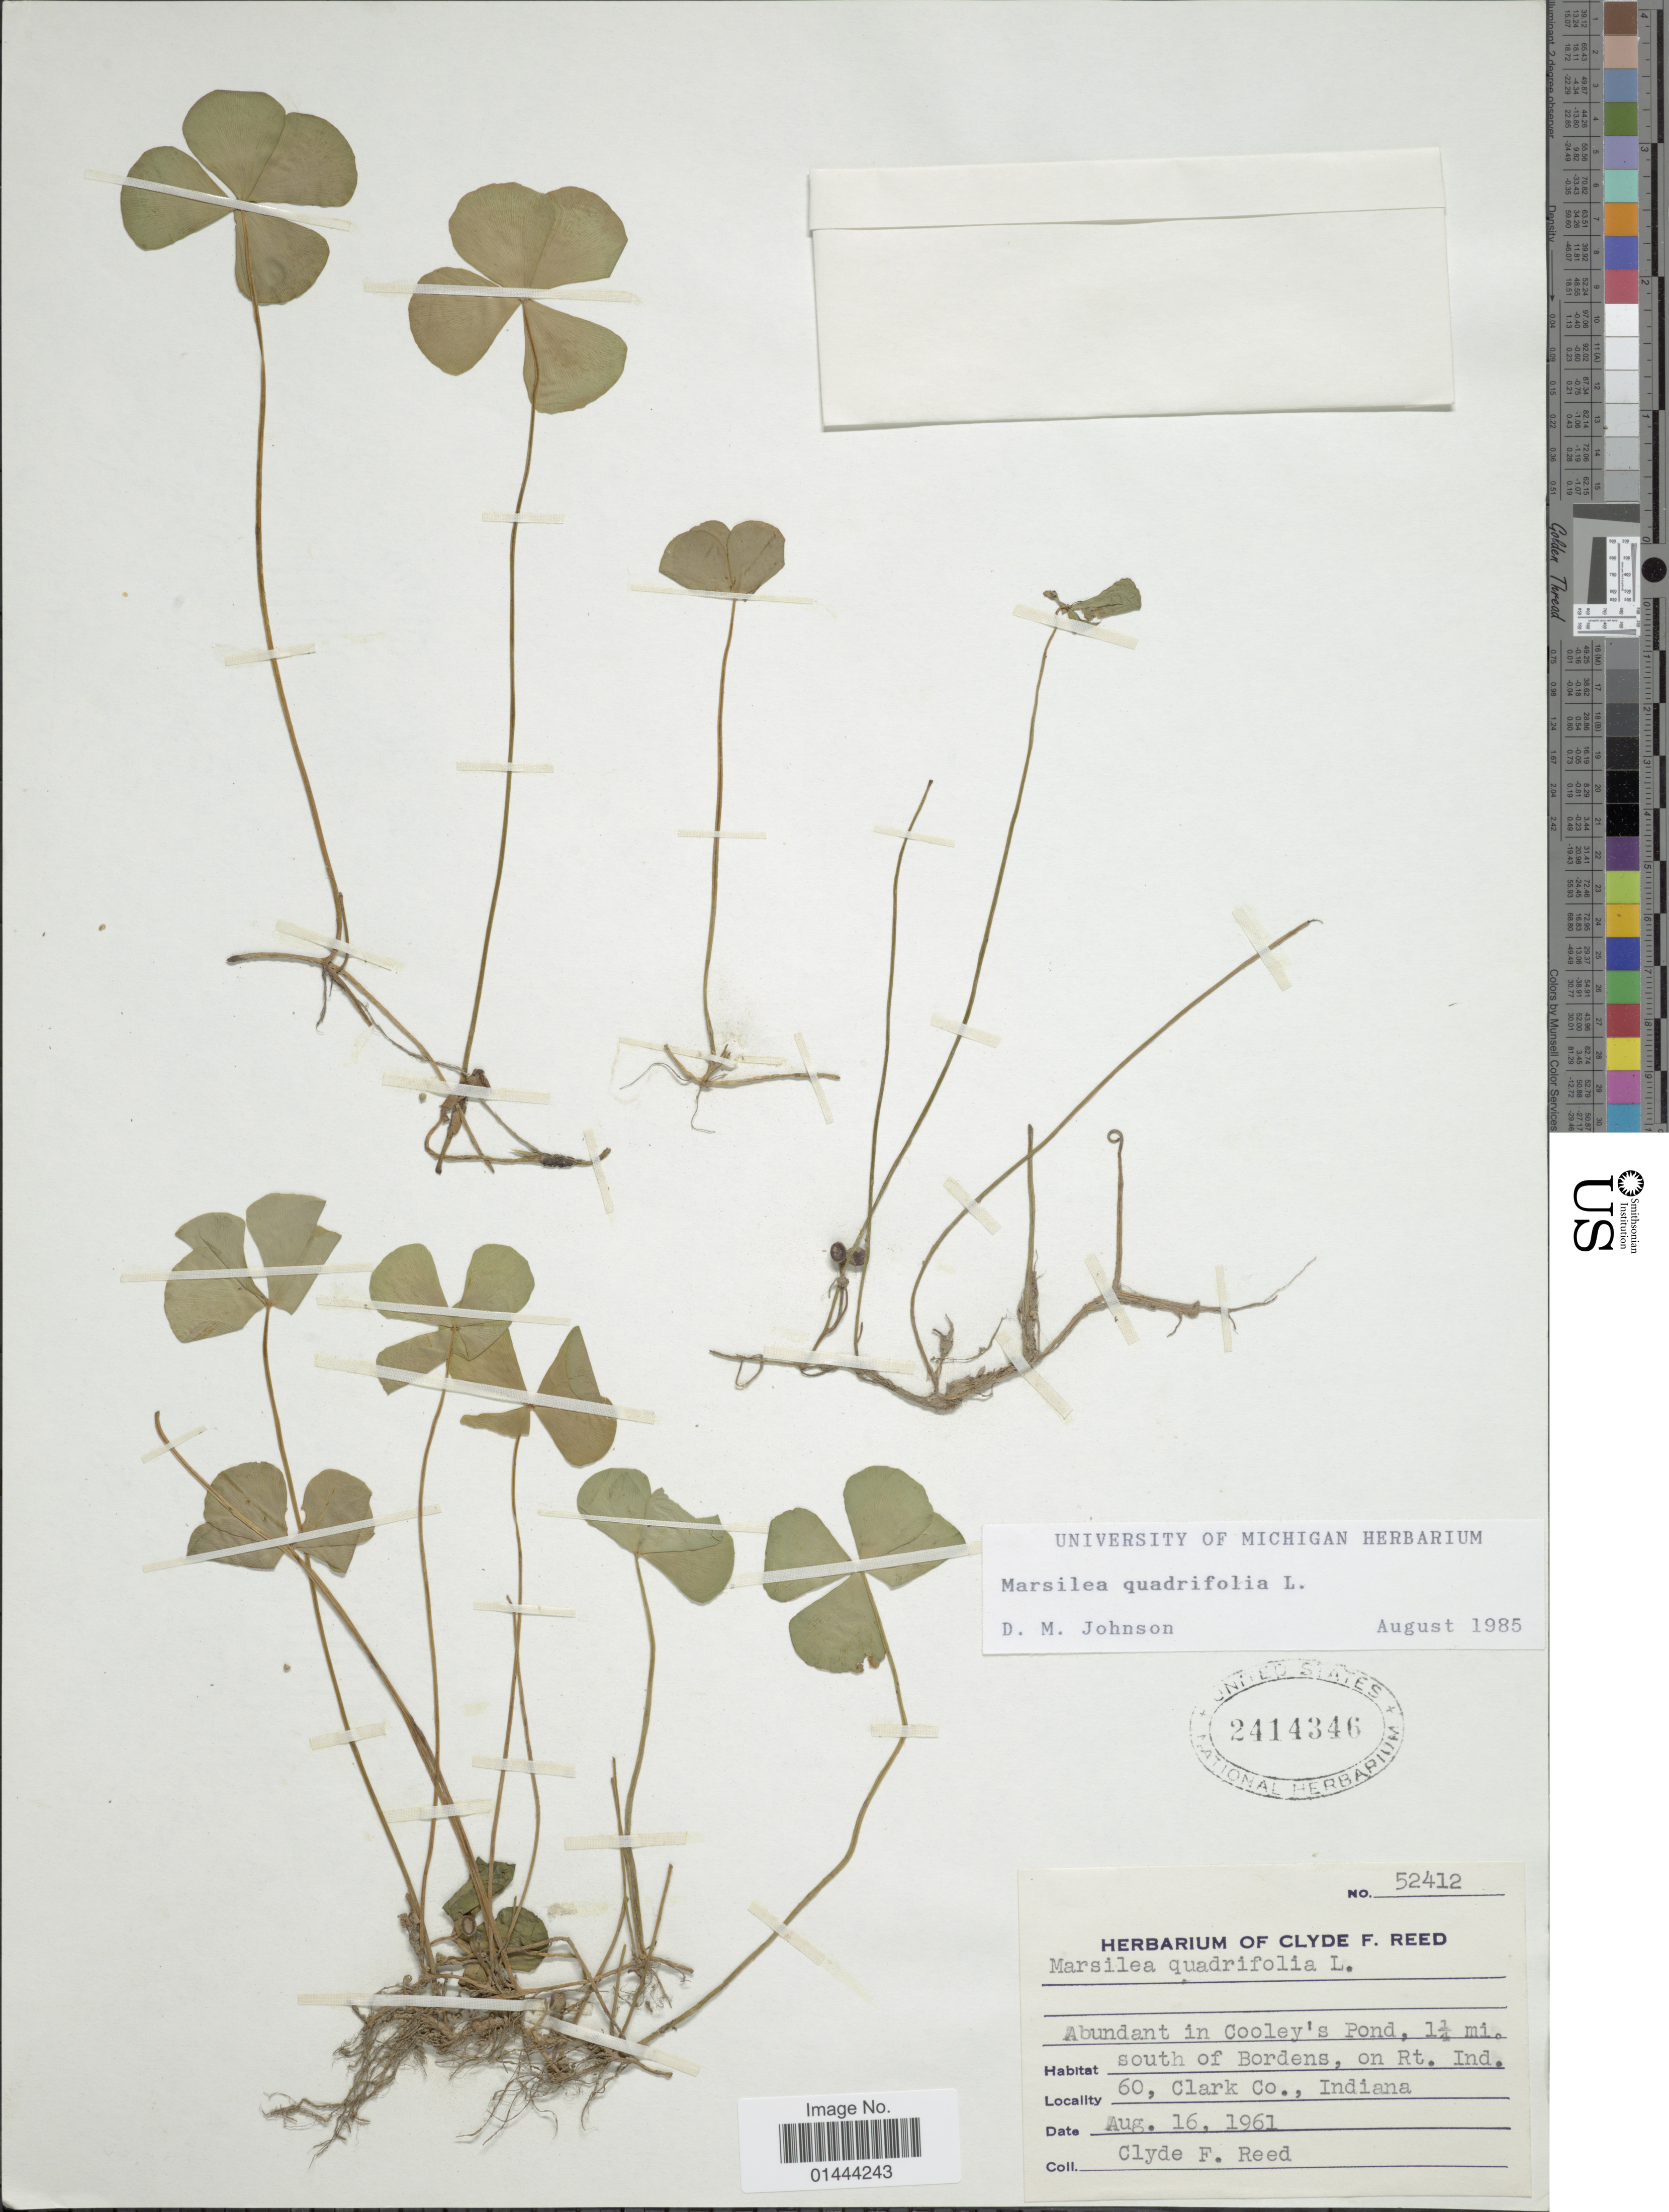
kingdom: Plantae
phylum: Tracheophyta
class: Polypodiopsida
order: Salviniales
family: Marsileaceae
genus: Marsilea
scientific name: Marsilea quadrifolia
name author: L.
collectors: C. F. Reed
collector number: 52412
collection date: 1961-08-16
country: United States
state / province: Indiana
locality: South of Bordens, on Rt. Ind. 60, Clark Co.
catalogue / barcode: US 2414346